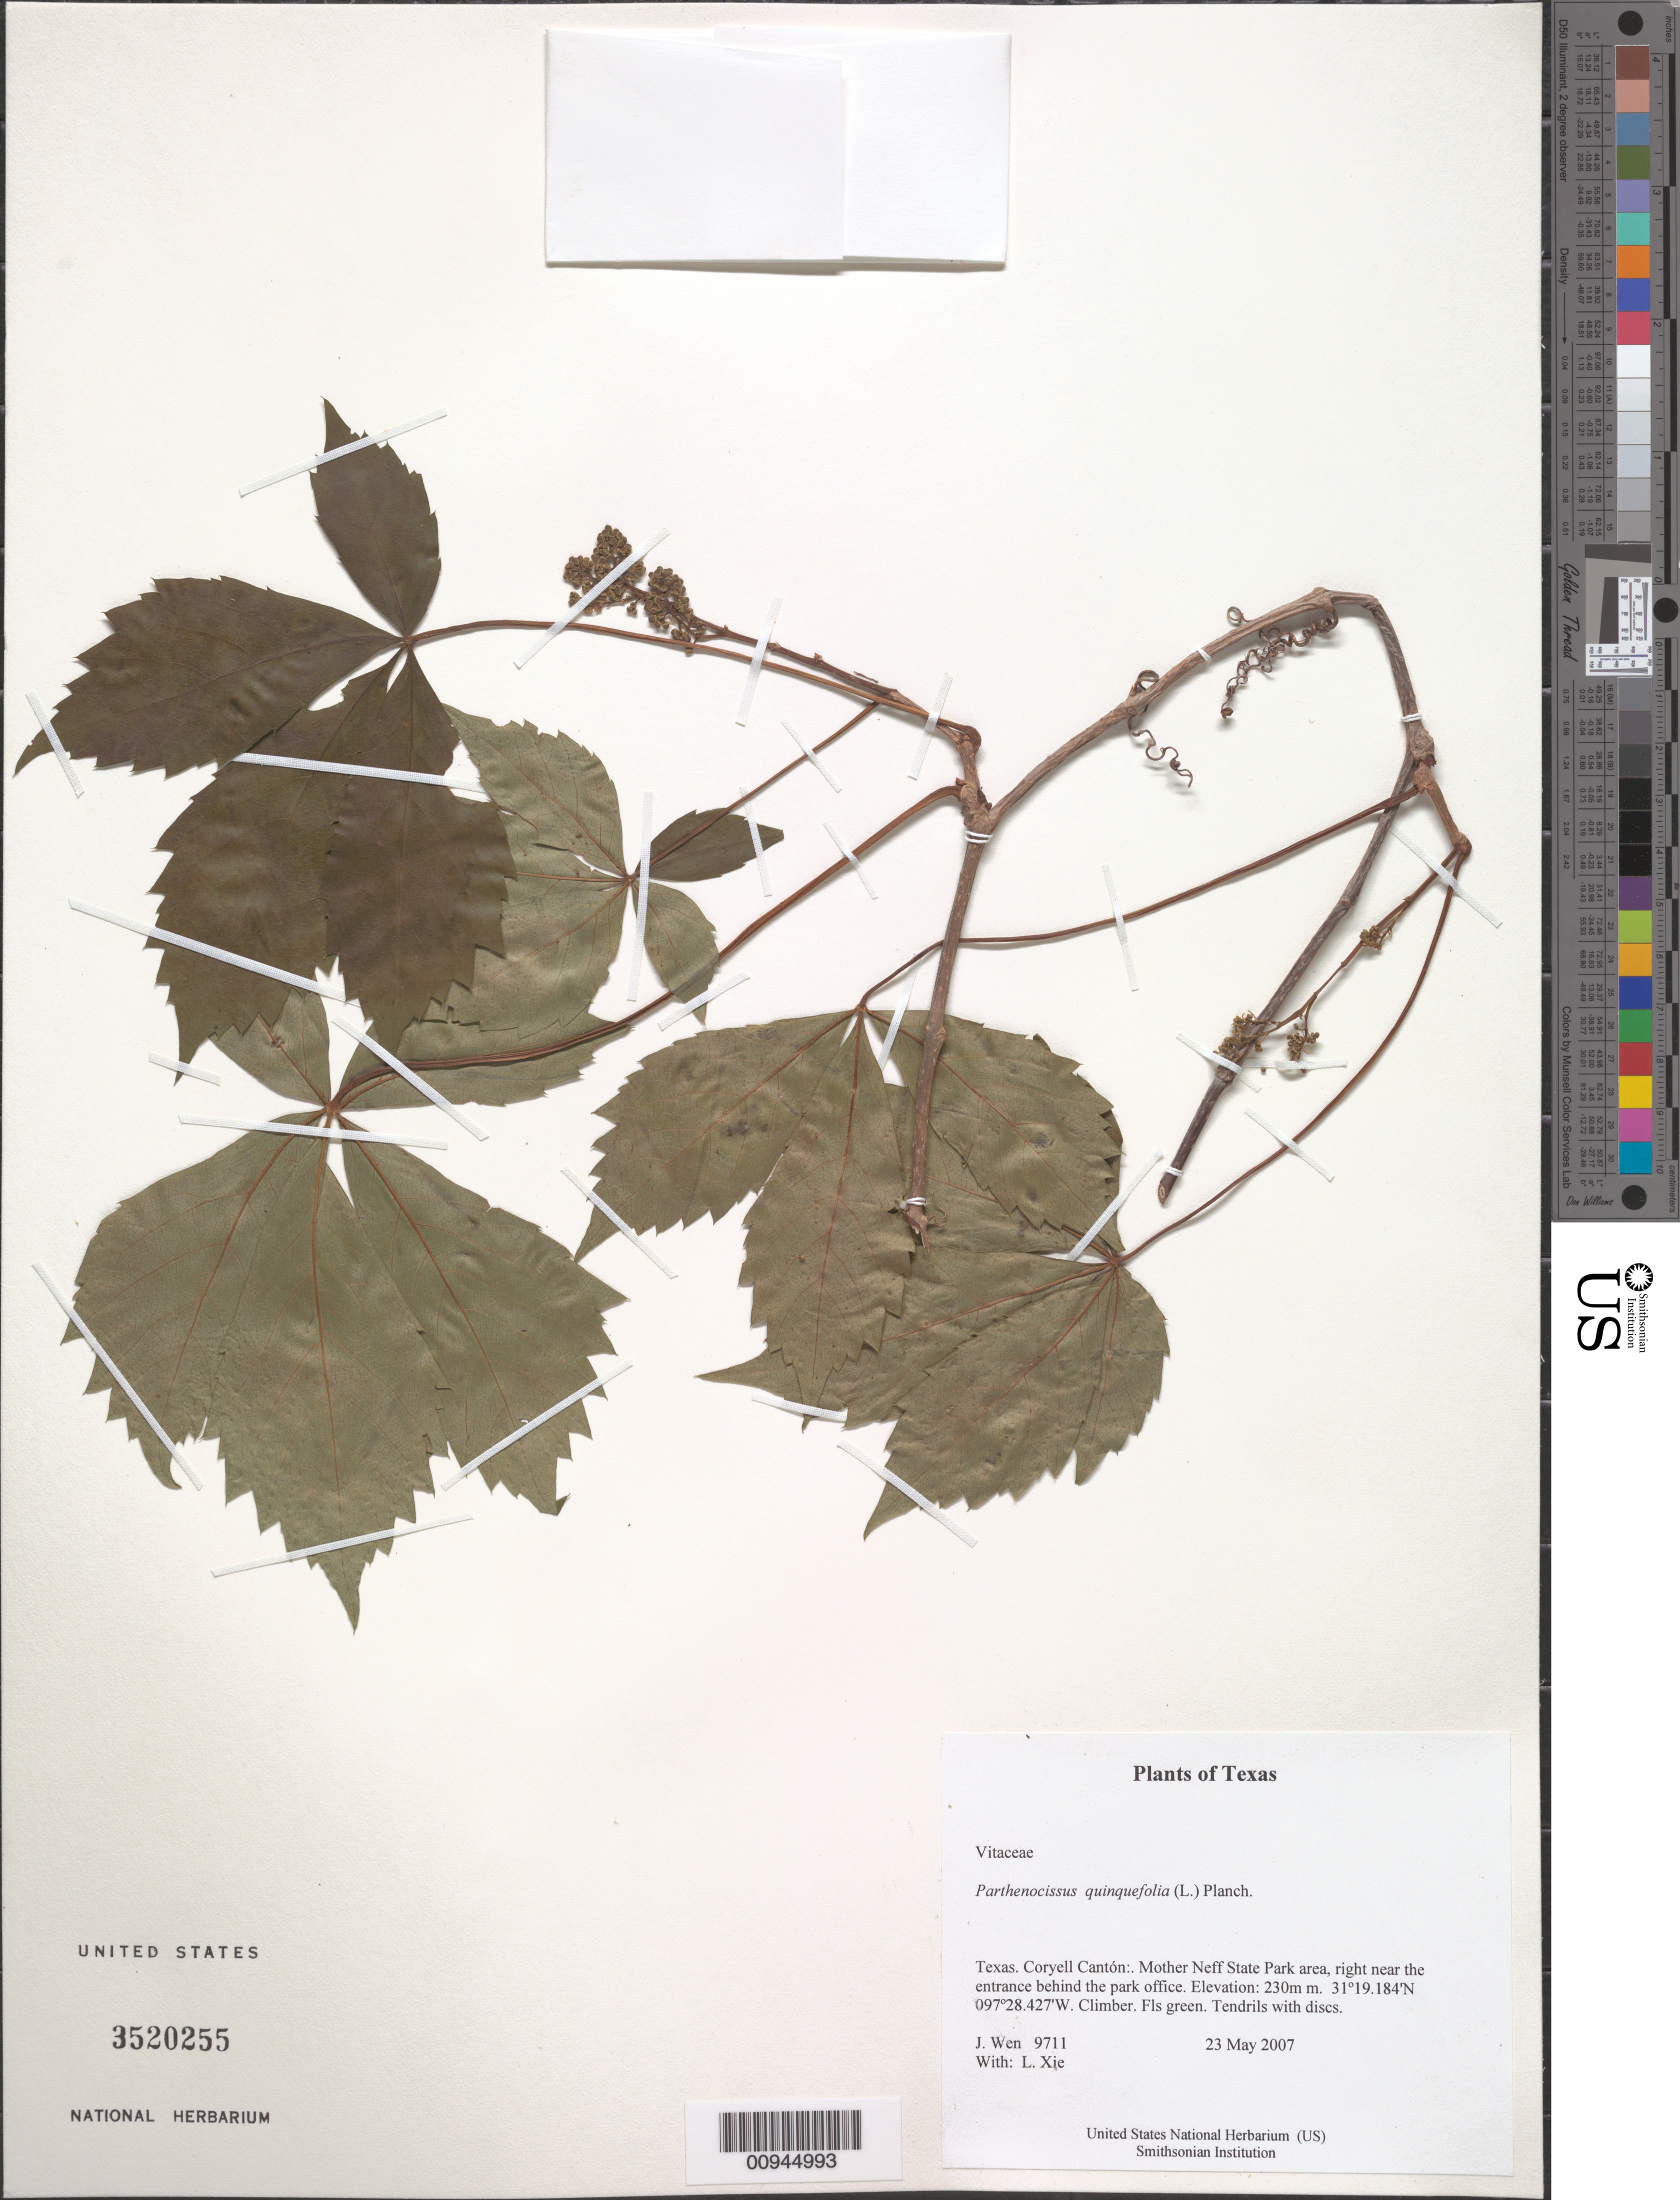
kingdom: Plantae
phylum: Tracheophyta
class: Magnoliopsida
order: Vitales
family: Vitaceae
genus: Parthenocissus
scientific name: Parthenocissus quinquefolia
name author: (L.) Planch.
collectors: J. Wen & L. Xie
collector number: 9711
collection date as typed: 23 May 2007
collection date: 2007-05-23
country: United States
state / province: Texas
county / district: Coryell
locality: Mother Neff State Park area, right near the entrance behind the park office.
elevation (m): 230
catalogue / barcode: US 3520255